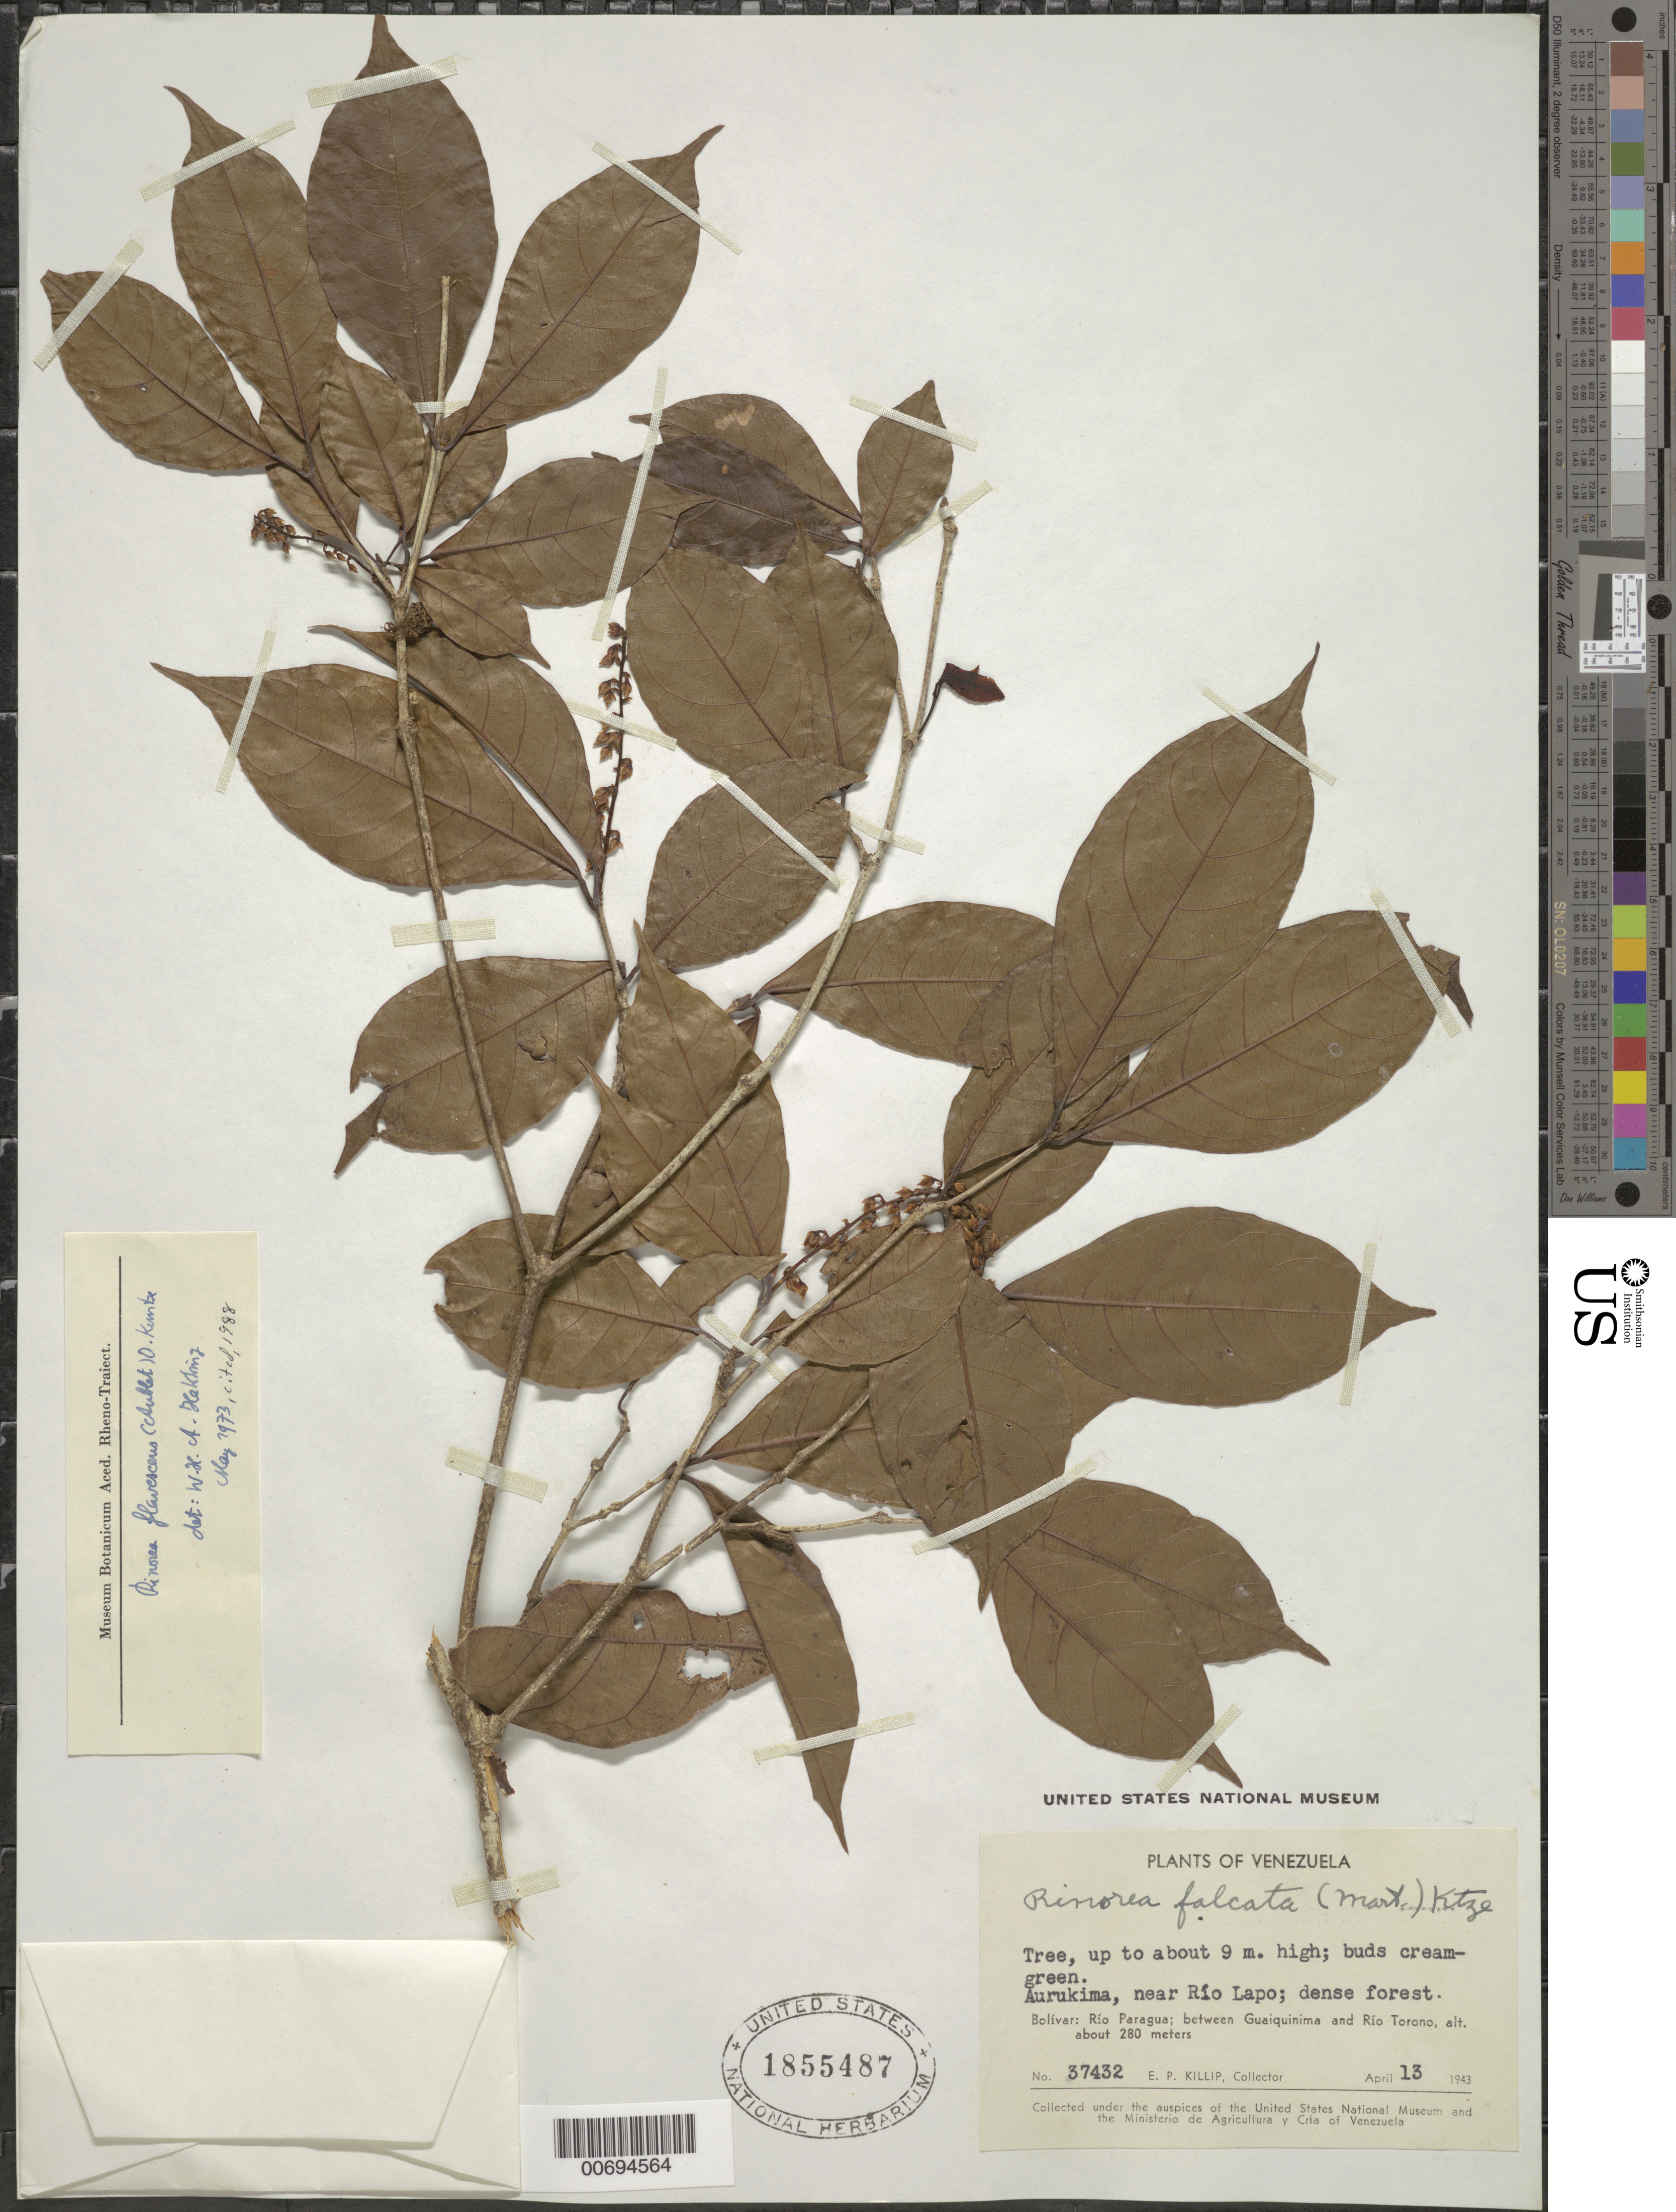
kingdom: Plantae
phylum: Tracheophyta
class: Magnoliopsida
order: Malpighiales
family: Violaceae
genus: Rinorea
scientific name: Rinorea flavescens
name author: (Aubl.) Kuntze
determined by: Hekking, W. H. A.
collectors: E. P. Killip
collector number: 37432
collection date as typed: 13-Apr-43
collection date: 1943-04-13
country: Venezuela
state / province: Bolívar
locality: Río Paragua, between Guaiquinima and Río Torono, Aurukima, near Río Lapo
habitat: Dense forest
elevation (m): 280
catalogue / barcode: US 1855487